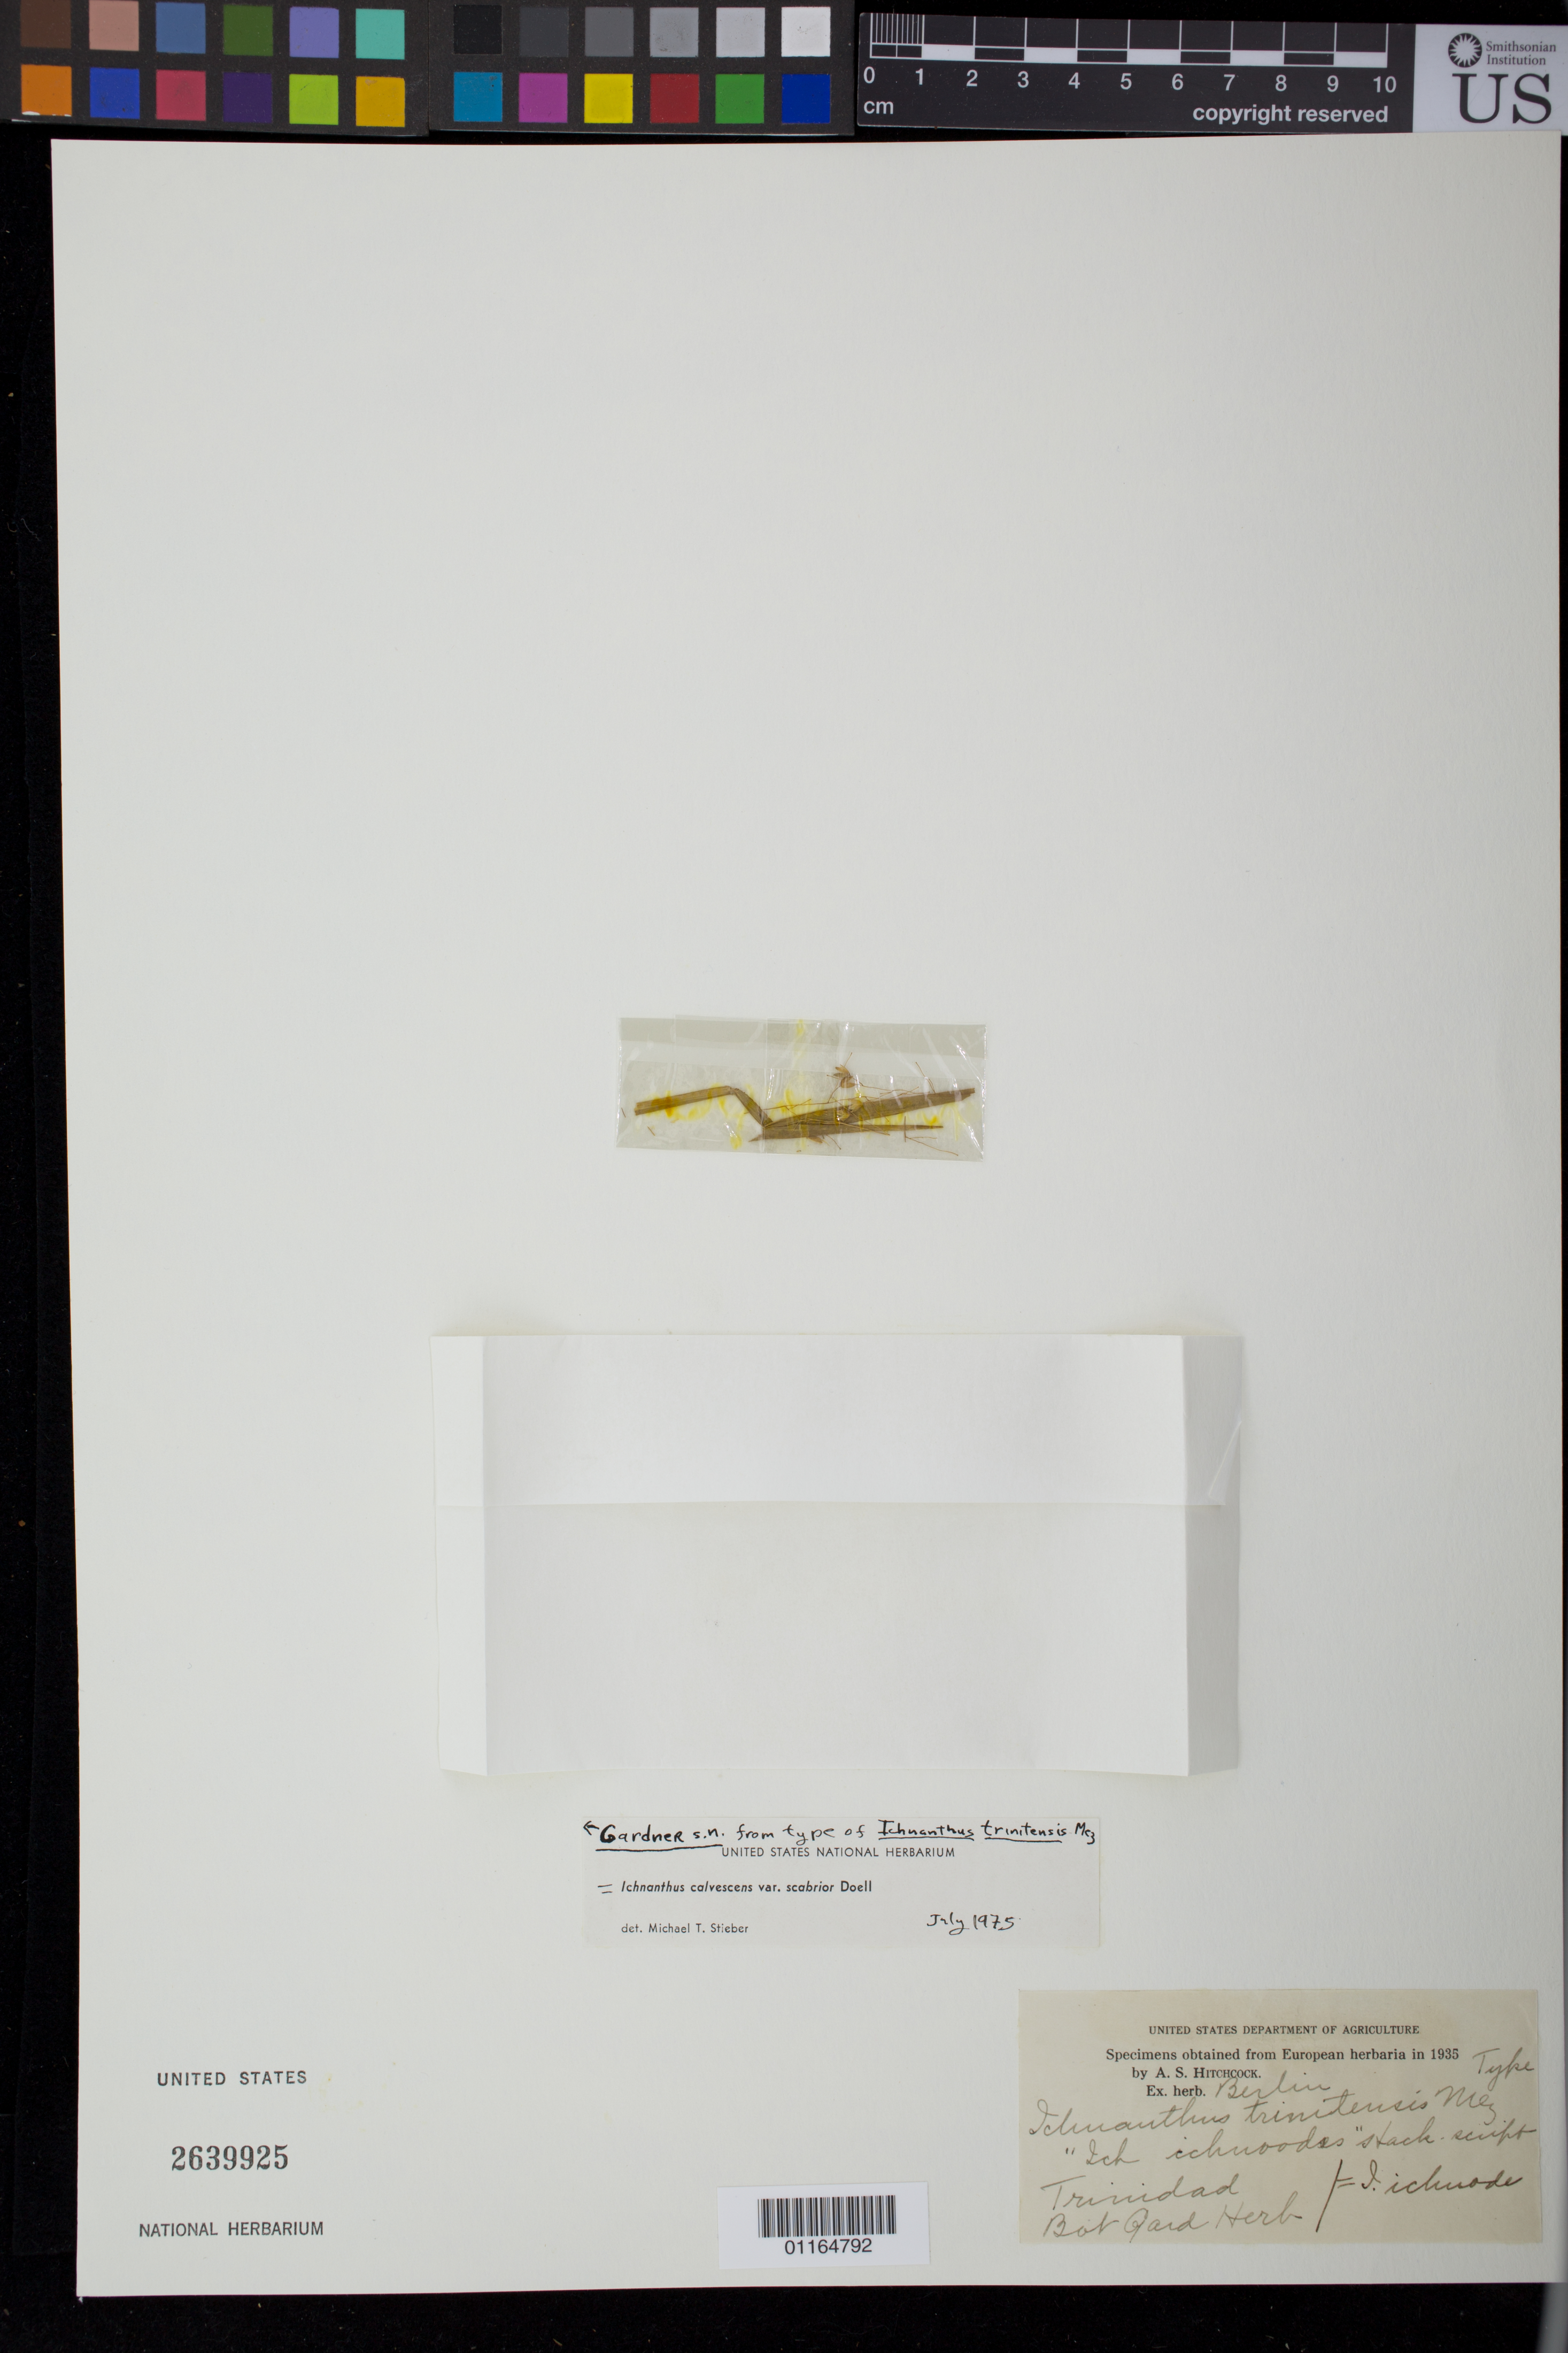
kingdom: Plantae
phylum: Tracheophyta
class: Liliopsida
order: Poales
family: Poaceae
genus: Ichnanthus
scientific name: Ichnanthus trinitensis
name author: Mez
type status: Isotype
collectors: H. T. Hart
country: Trinidad and Tobago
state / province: Trinidad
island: Trinidad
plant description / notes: Fragmentary material of type specimen ex herb. Berlin. Protologue, "Tinidad Gard. herb. absque no." Annotated as "Gardner s.n." by M.T. Stieber (1975) but according to Tropicos, holotype is a Hart collection.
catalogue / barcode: US 2639925